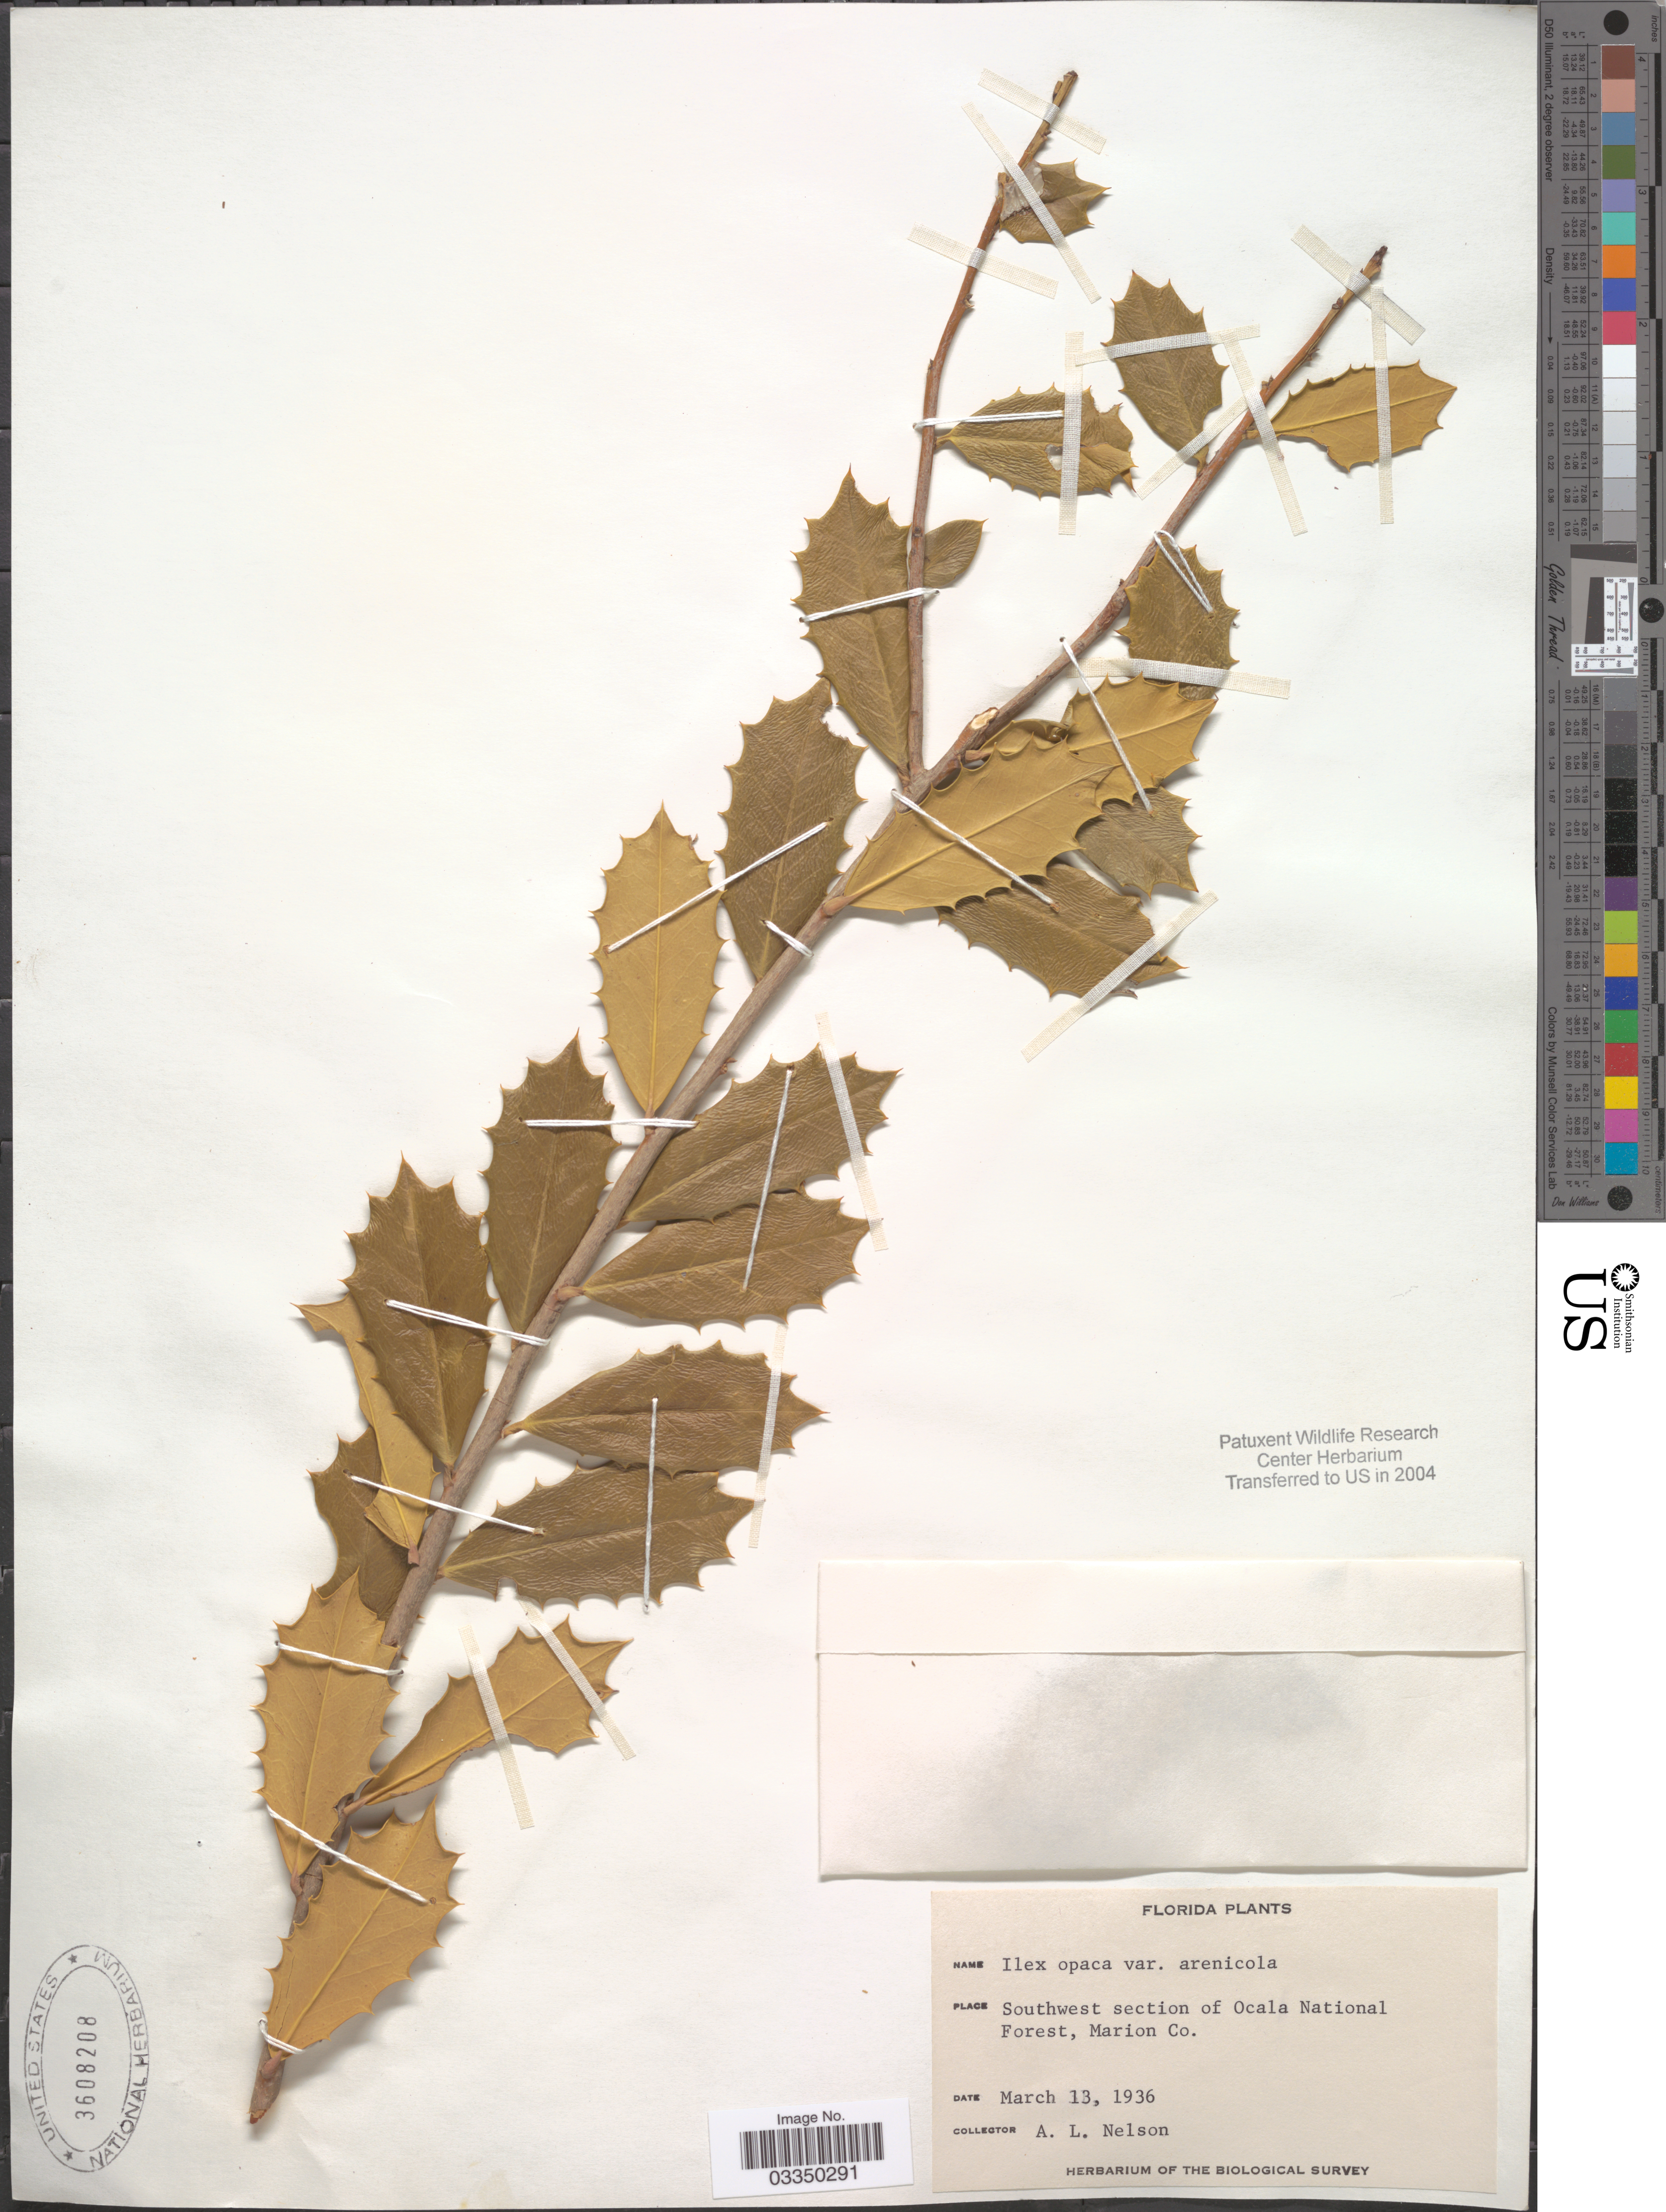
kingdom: Plantae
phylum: Tracheophyta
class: Magnoliopsida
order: Aquifoliales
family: Aquifoliaceae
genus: Ilex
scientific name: Ilex opaca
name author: Aiton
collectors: A. L. Nelson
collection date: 1936-03-13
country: United States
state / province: Florida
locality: Southwest section of Ocala National Forest, Marion Co.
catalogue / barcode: US 3608208